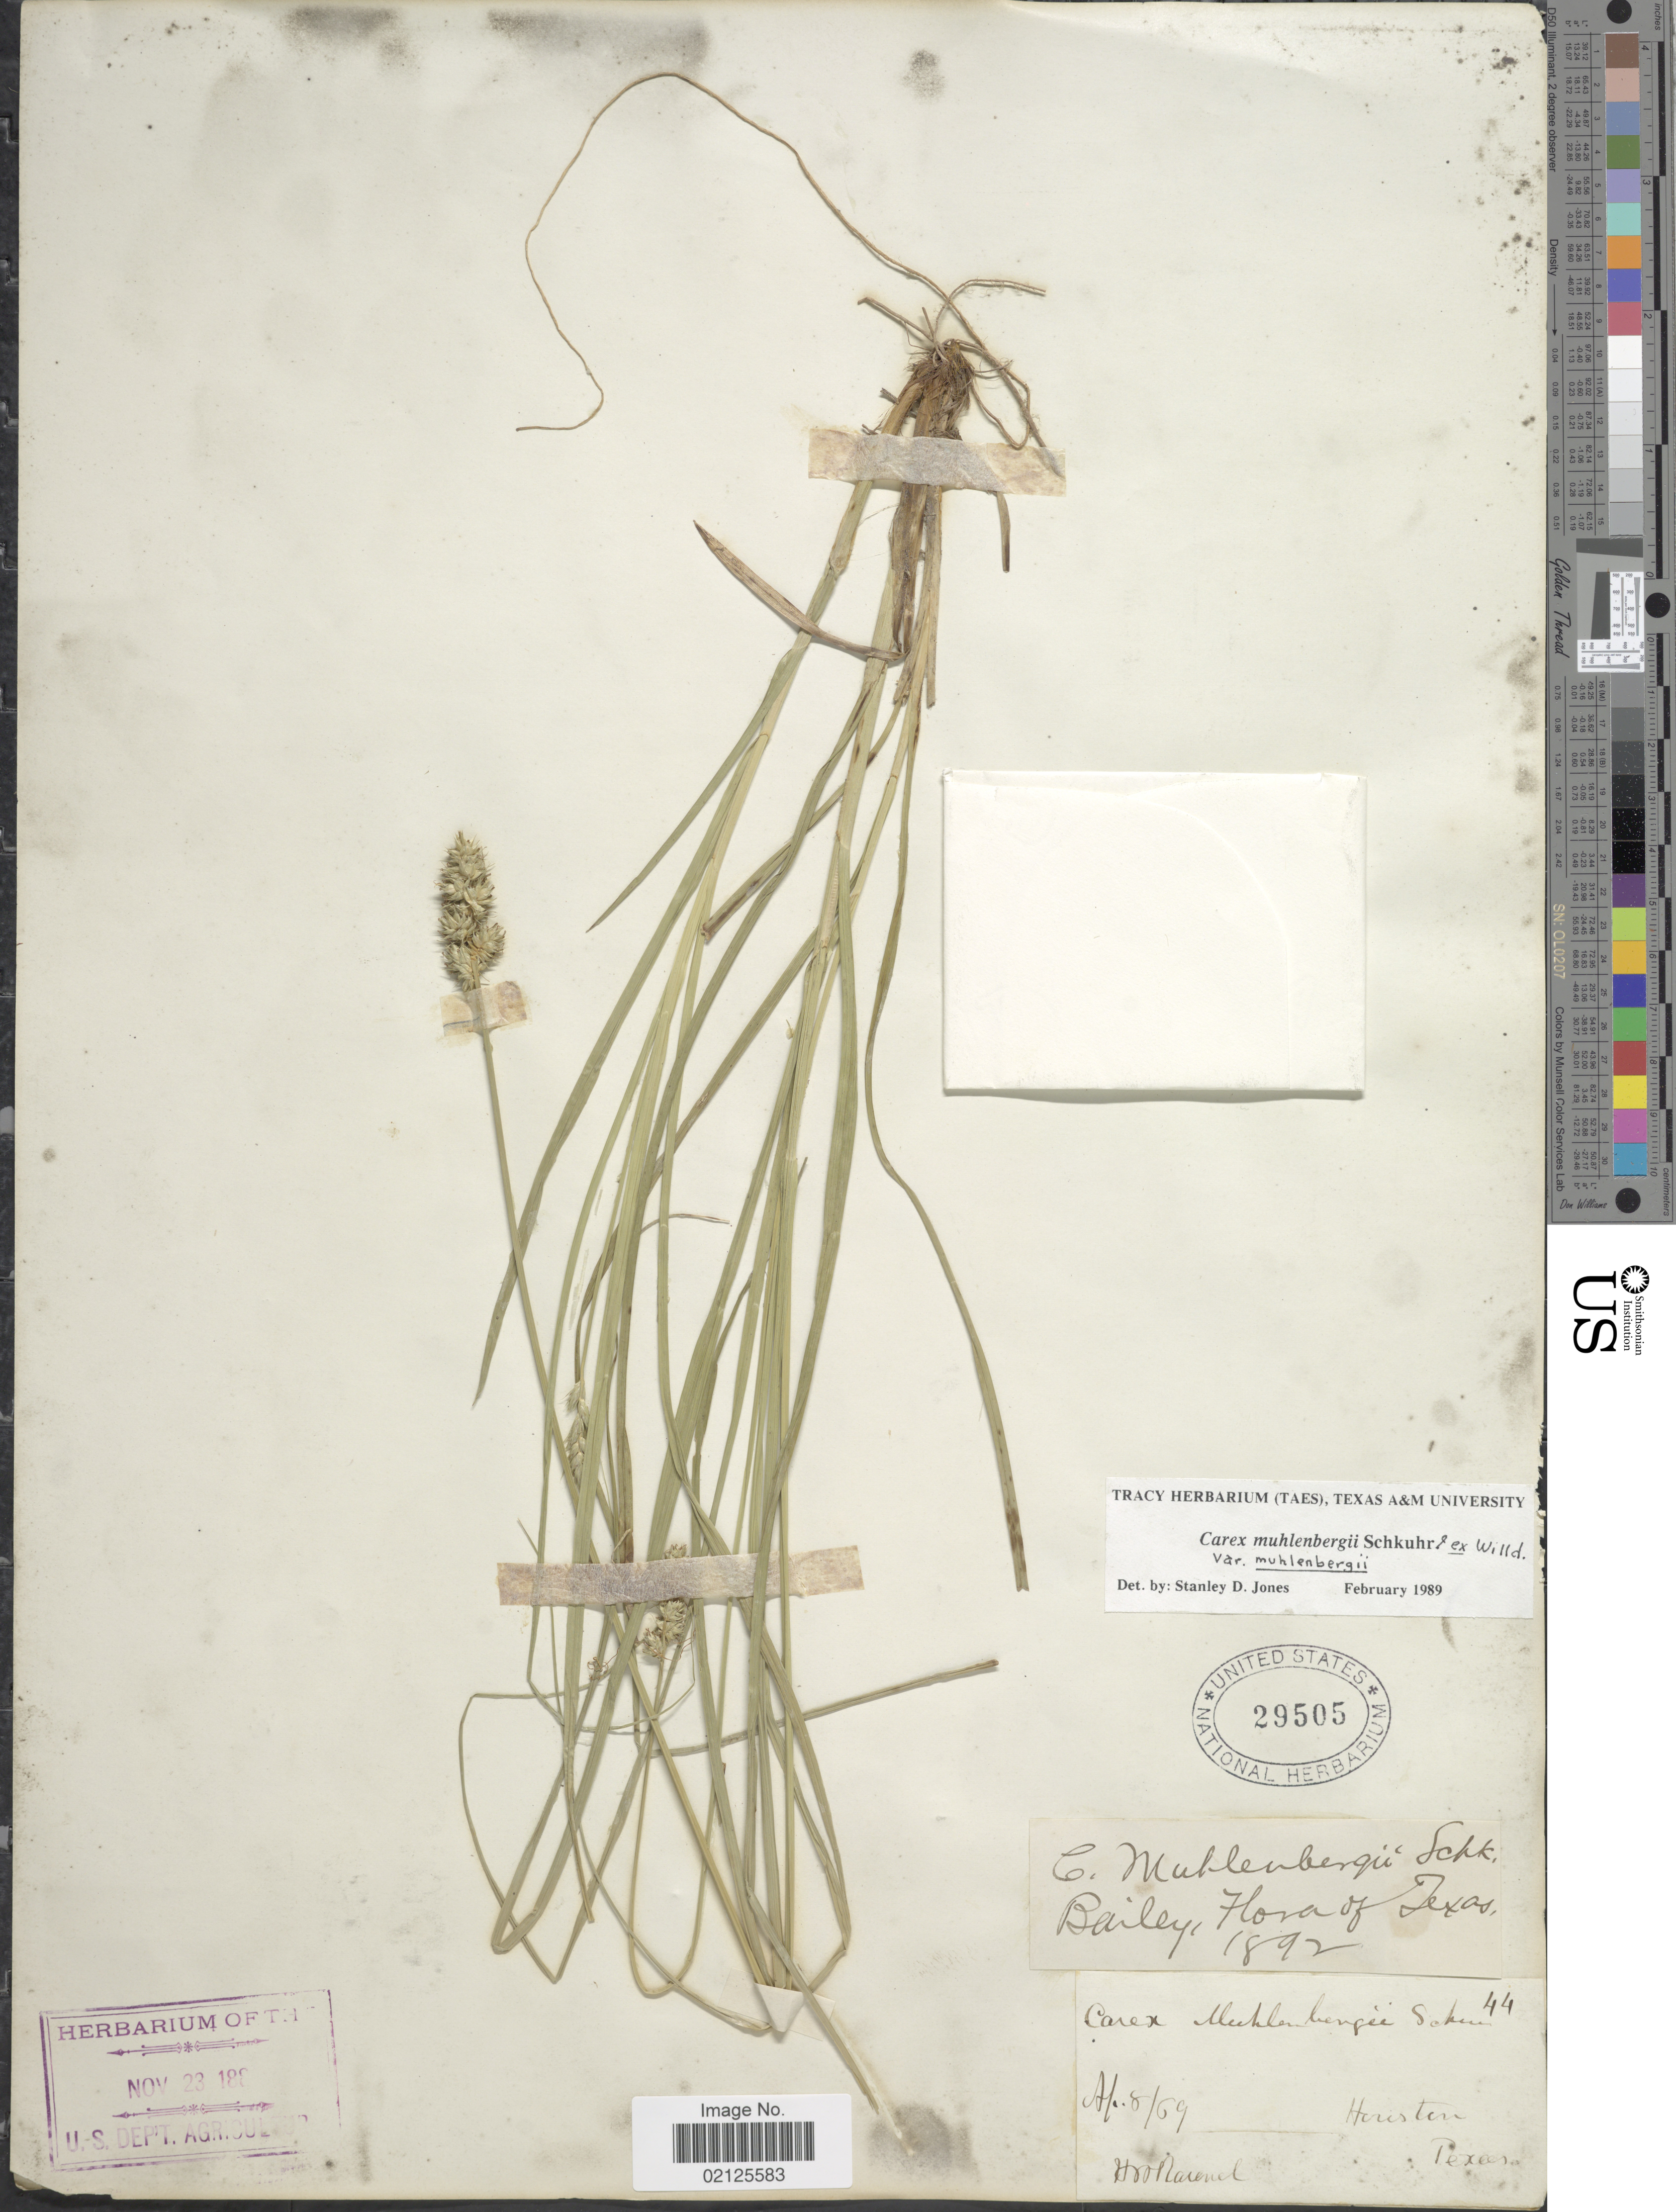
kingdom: Plantae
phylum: Tracheophyta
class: Liliopsida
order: Poales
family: Cyperaceae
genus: Carex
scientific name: Carex muehlenbergii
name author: Willd.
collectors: H. Ravenel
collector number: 44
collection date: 1869-04-08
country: United States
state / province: Texas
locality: Houston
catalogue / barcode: US 29505